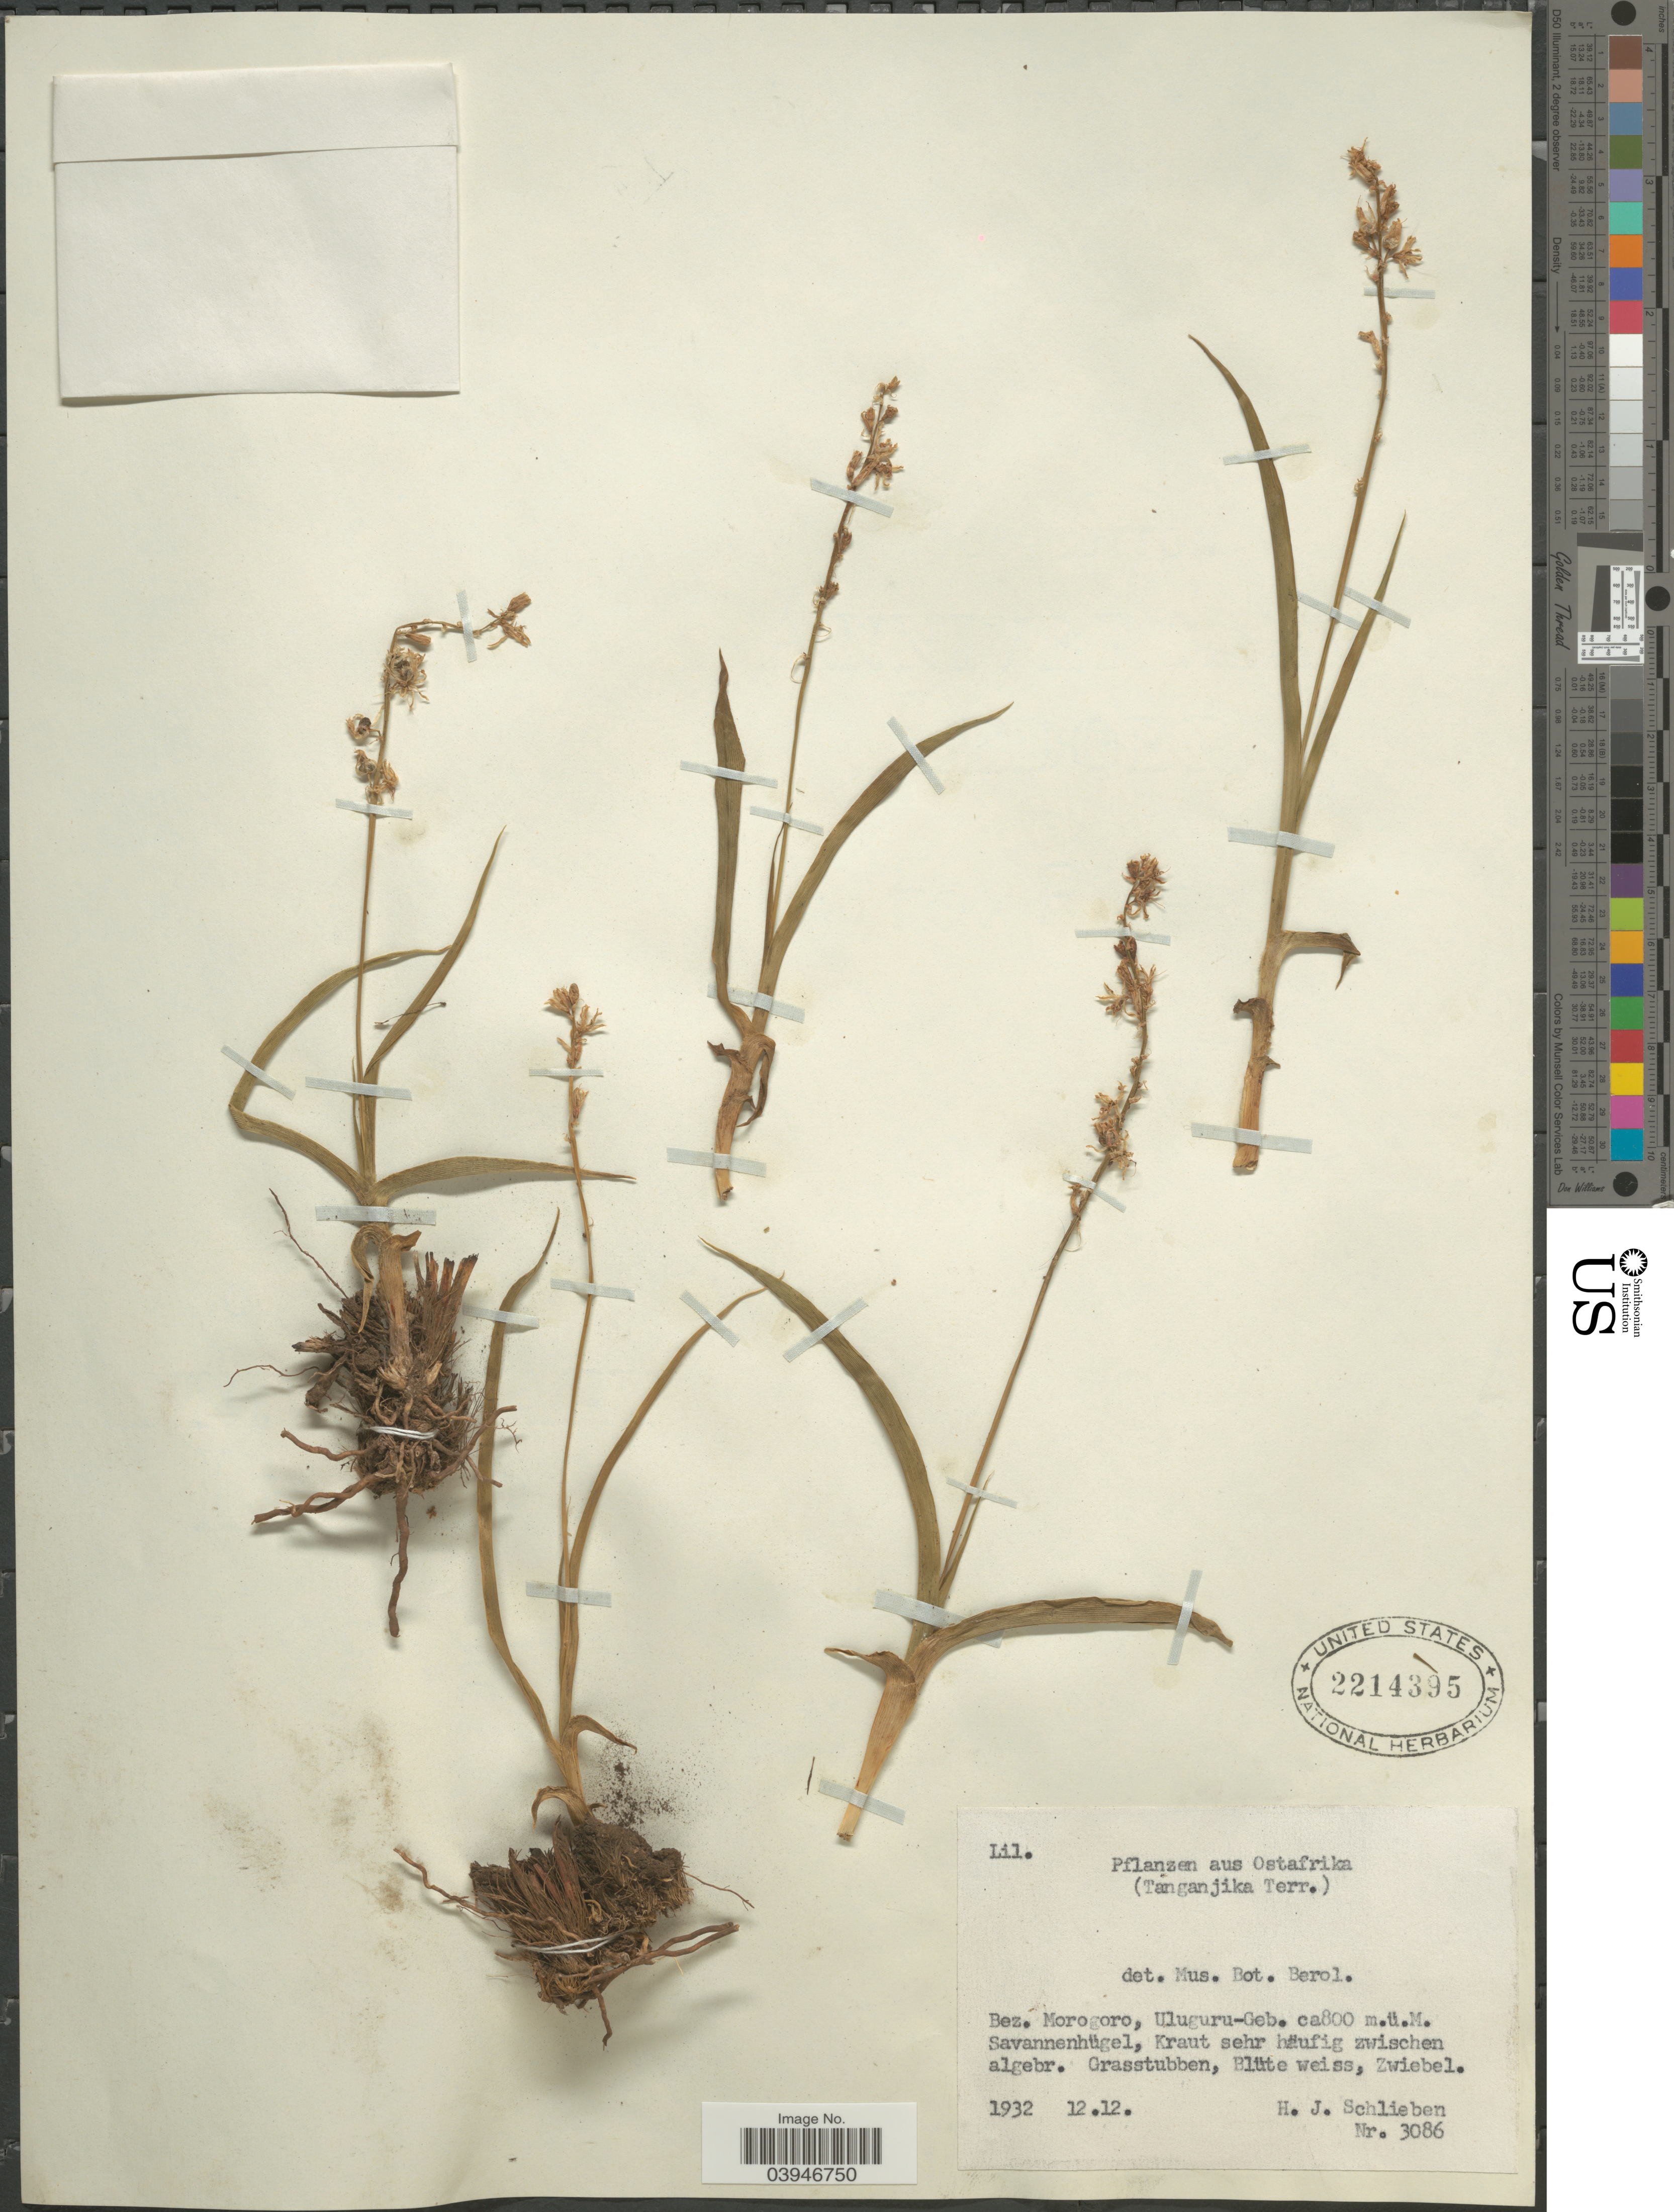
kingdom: Plantae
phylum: Tracheophyta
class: Liliopsida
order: Liliales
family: Liliaceae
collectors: H. J. Schlieben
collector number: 3086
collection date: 1932-12-12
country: Tanzania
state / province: Morogoro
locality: Ostafrika (Tanganjika Terr.). Bez. Morogoro, Uluguru-Geb.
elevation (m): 800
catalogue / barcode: US 2214395